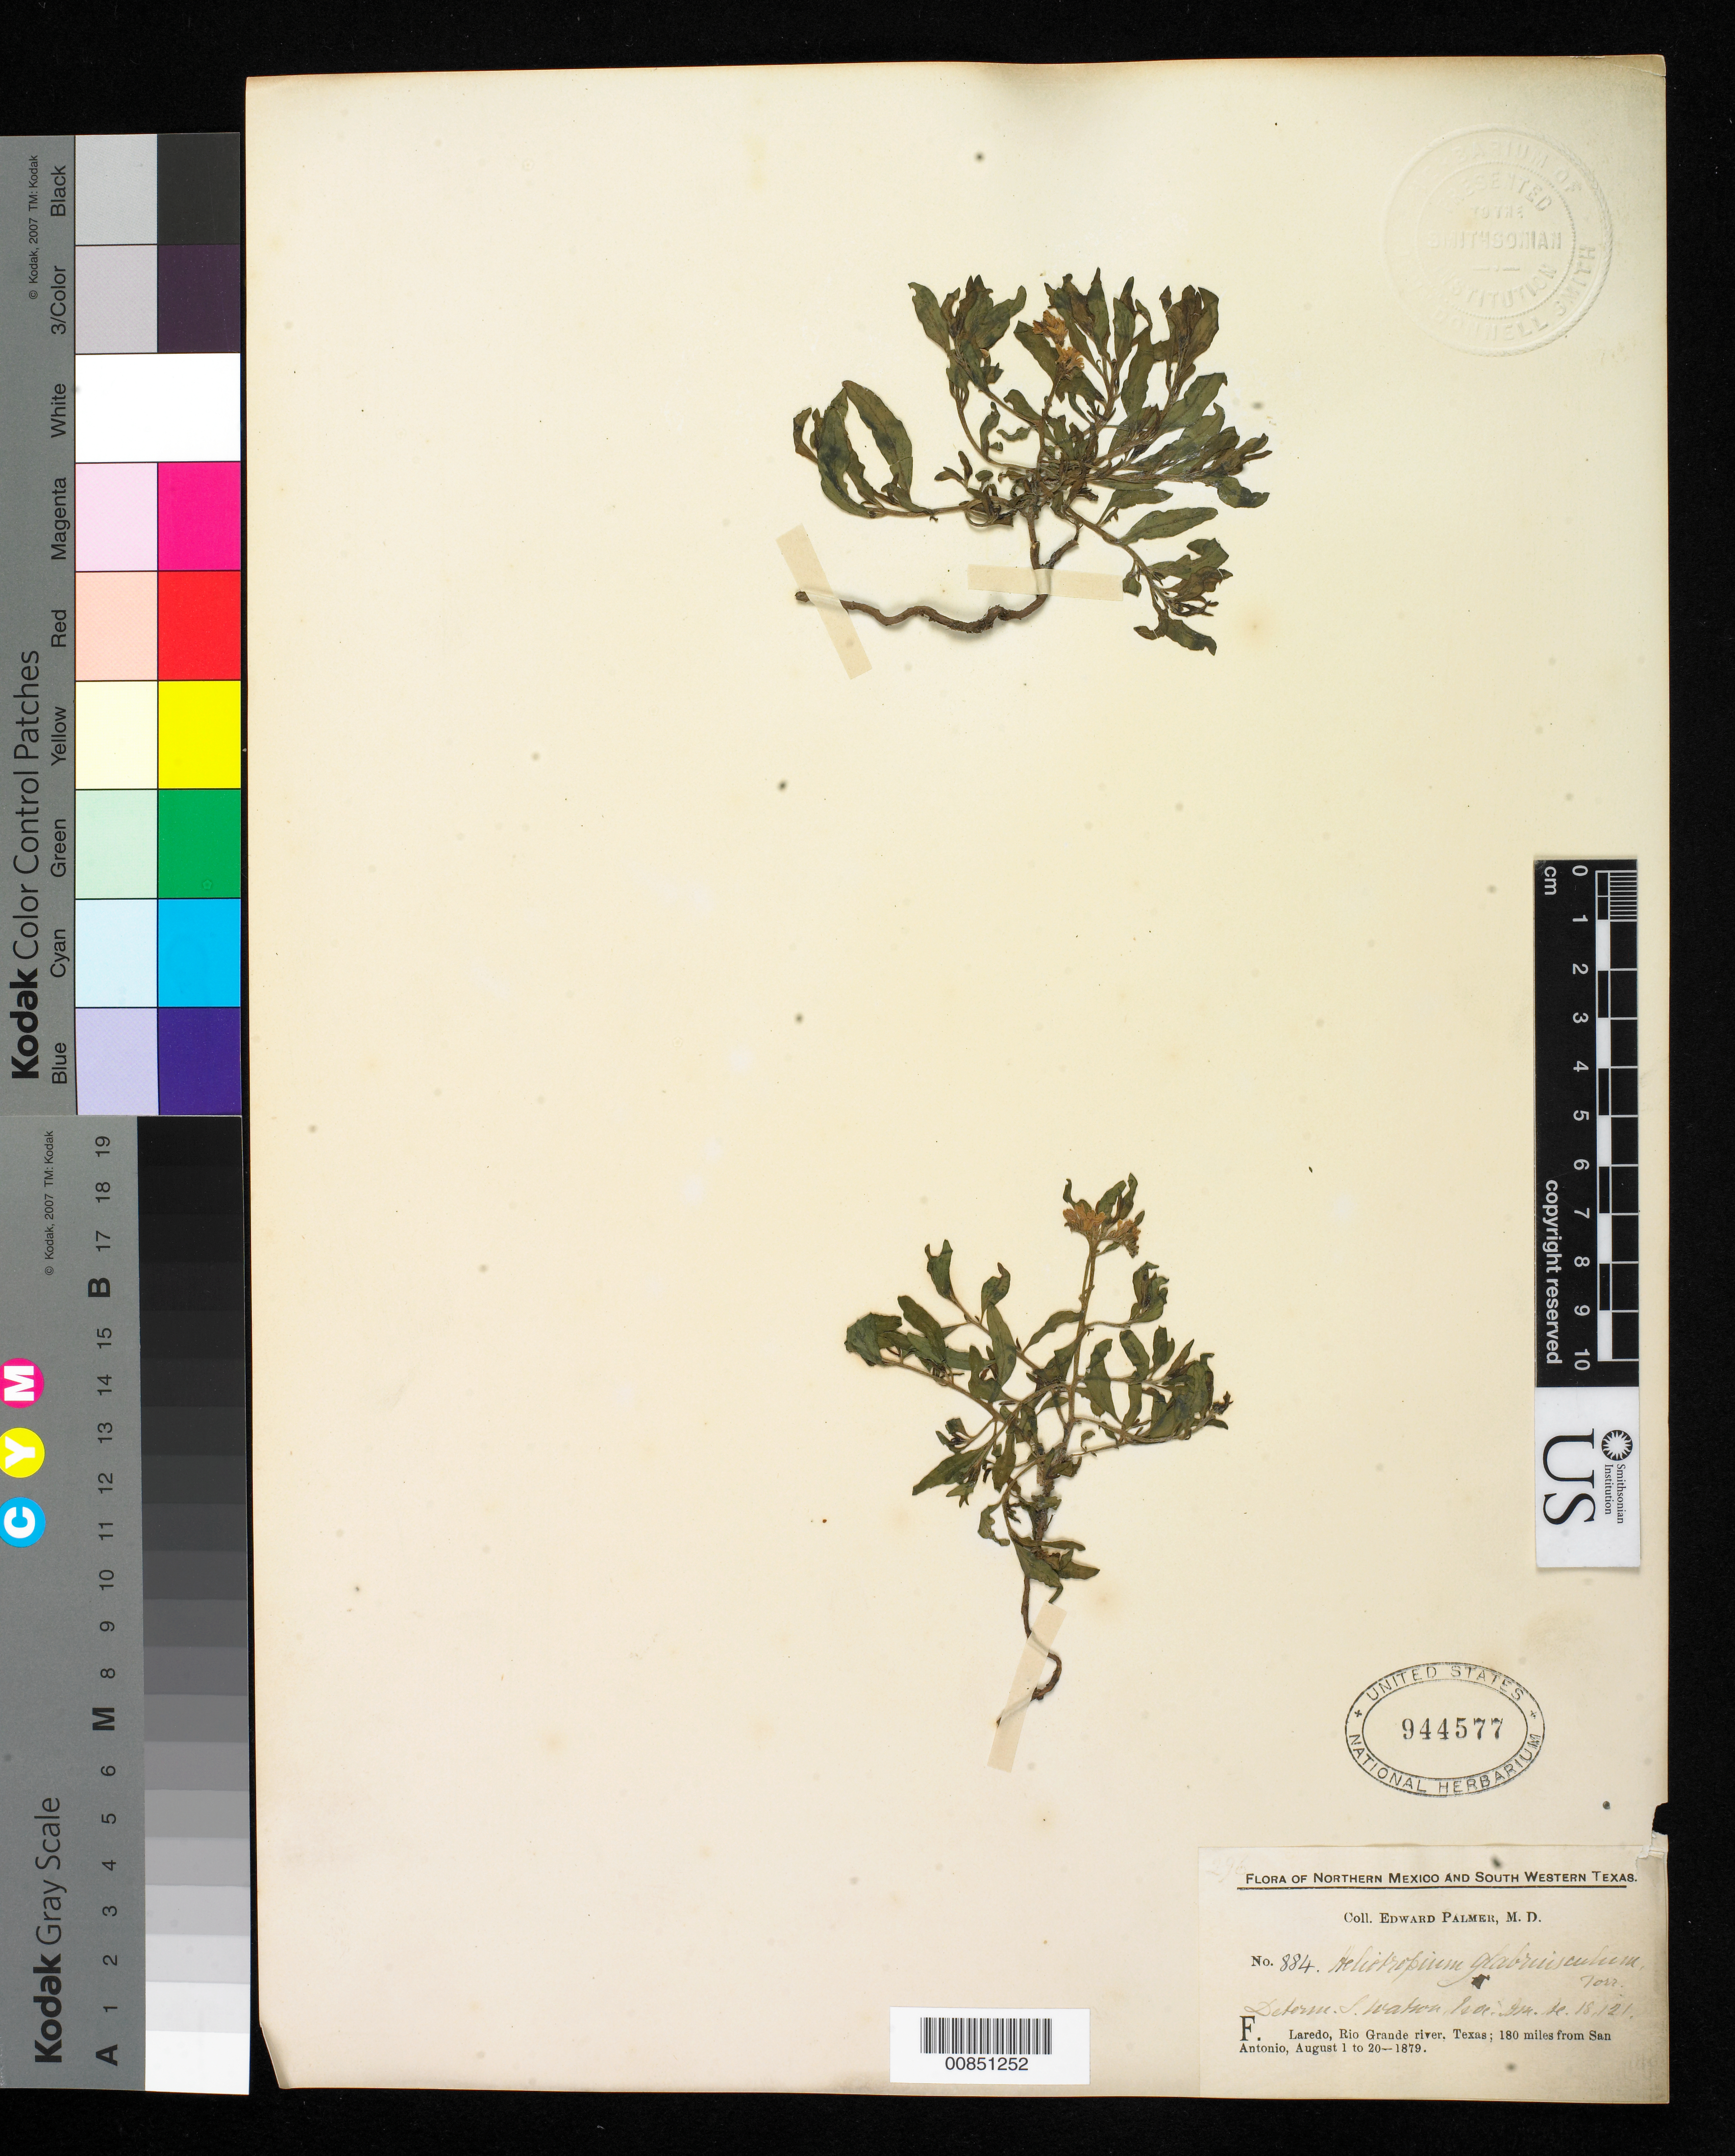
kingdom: Plantae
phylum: Tracheophyta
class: Magnoliopsida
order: Boraginales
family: Heliotropiaceae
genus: Heliotropium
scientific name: Heliotropium glabriusculum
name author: (Torr.) A. Gray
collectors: E. Palmer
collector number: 884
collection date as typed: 01 Aug 1879 to 20 Aug 1879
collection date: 1879-08-01/1879-08-20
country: United States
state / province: Texas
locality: F. Laredo, Rio Grande river, Texas; 180 miles from San Antonio.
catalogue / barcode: US 944577